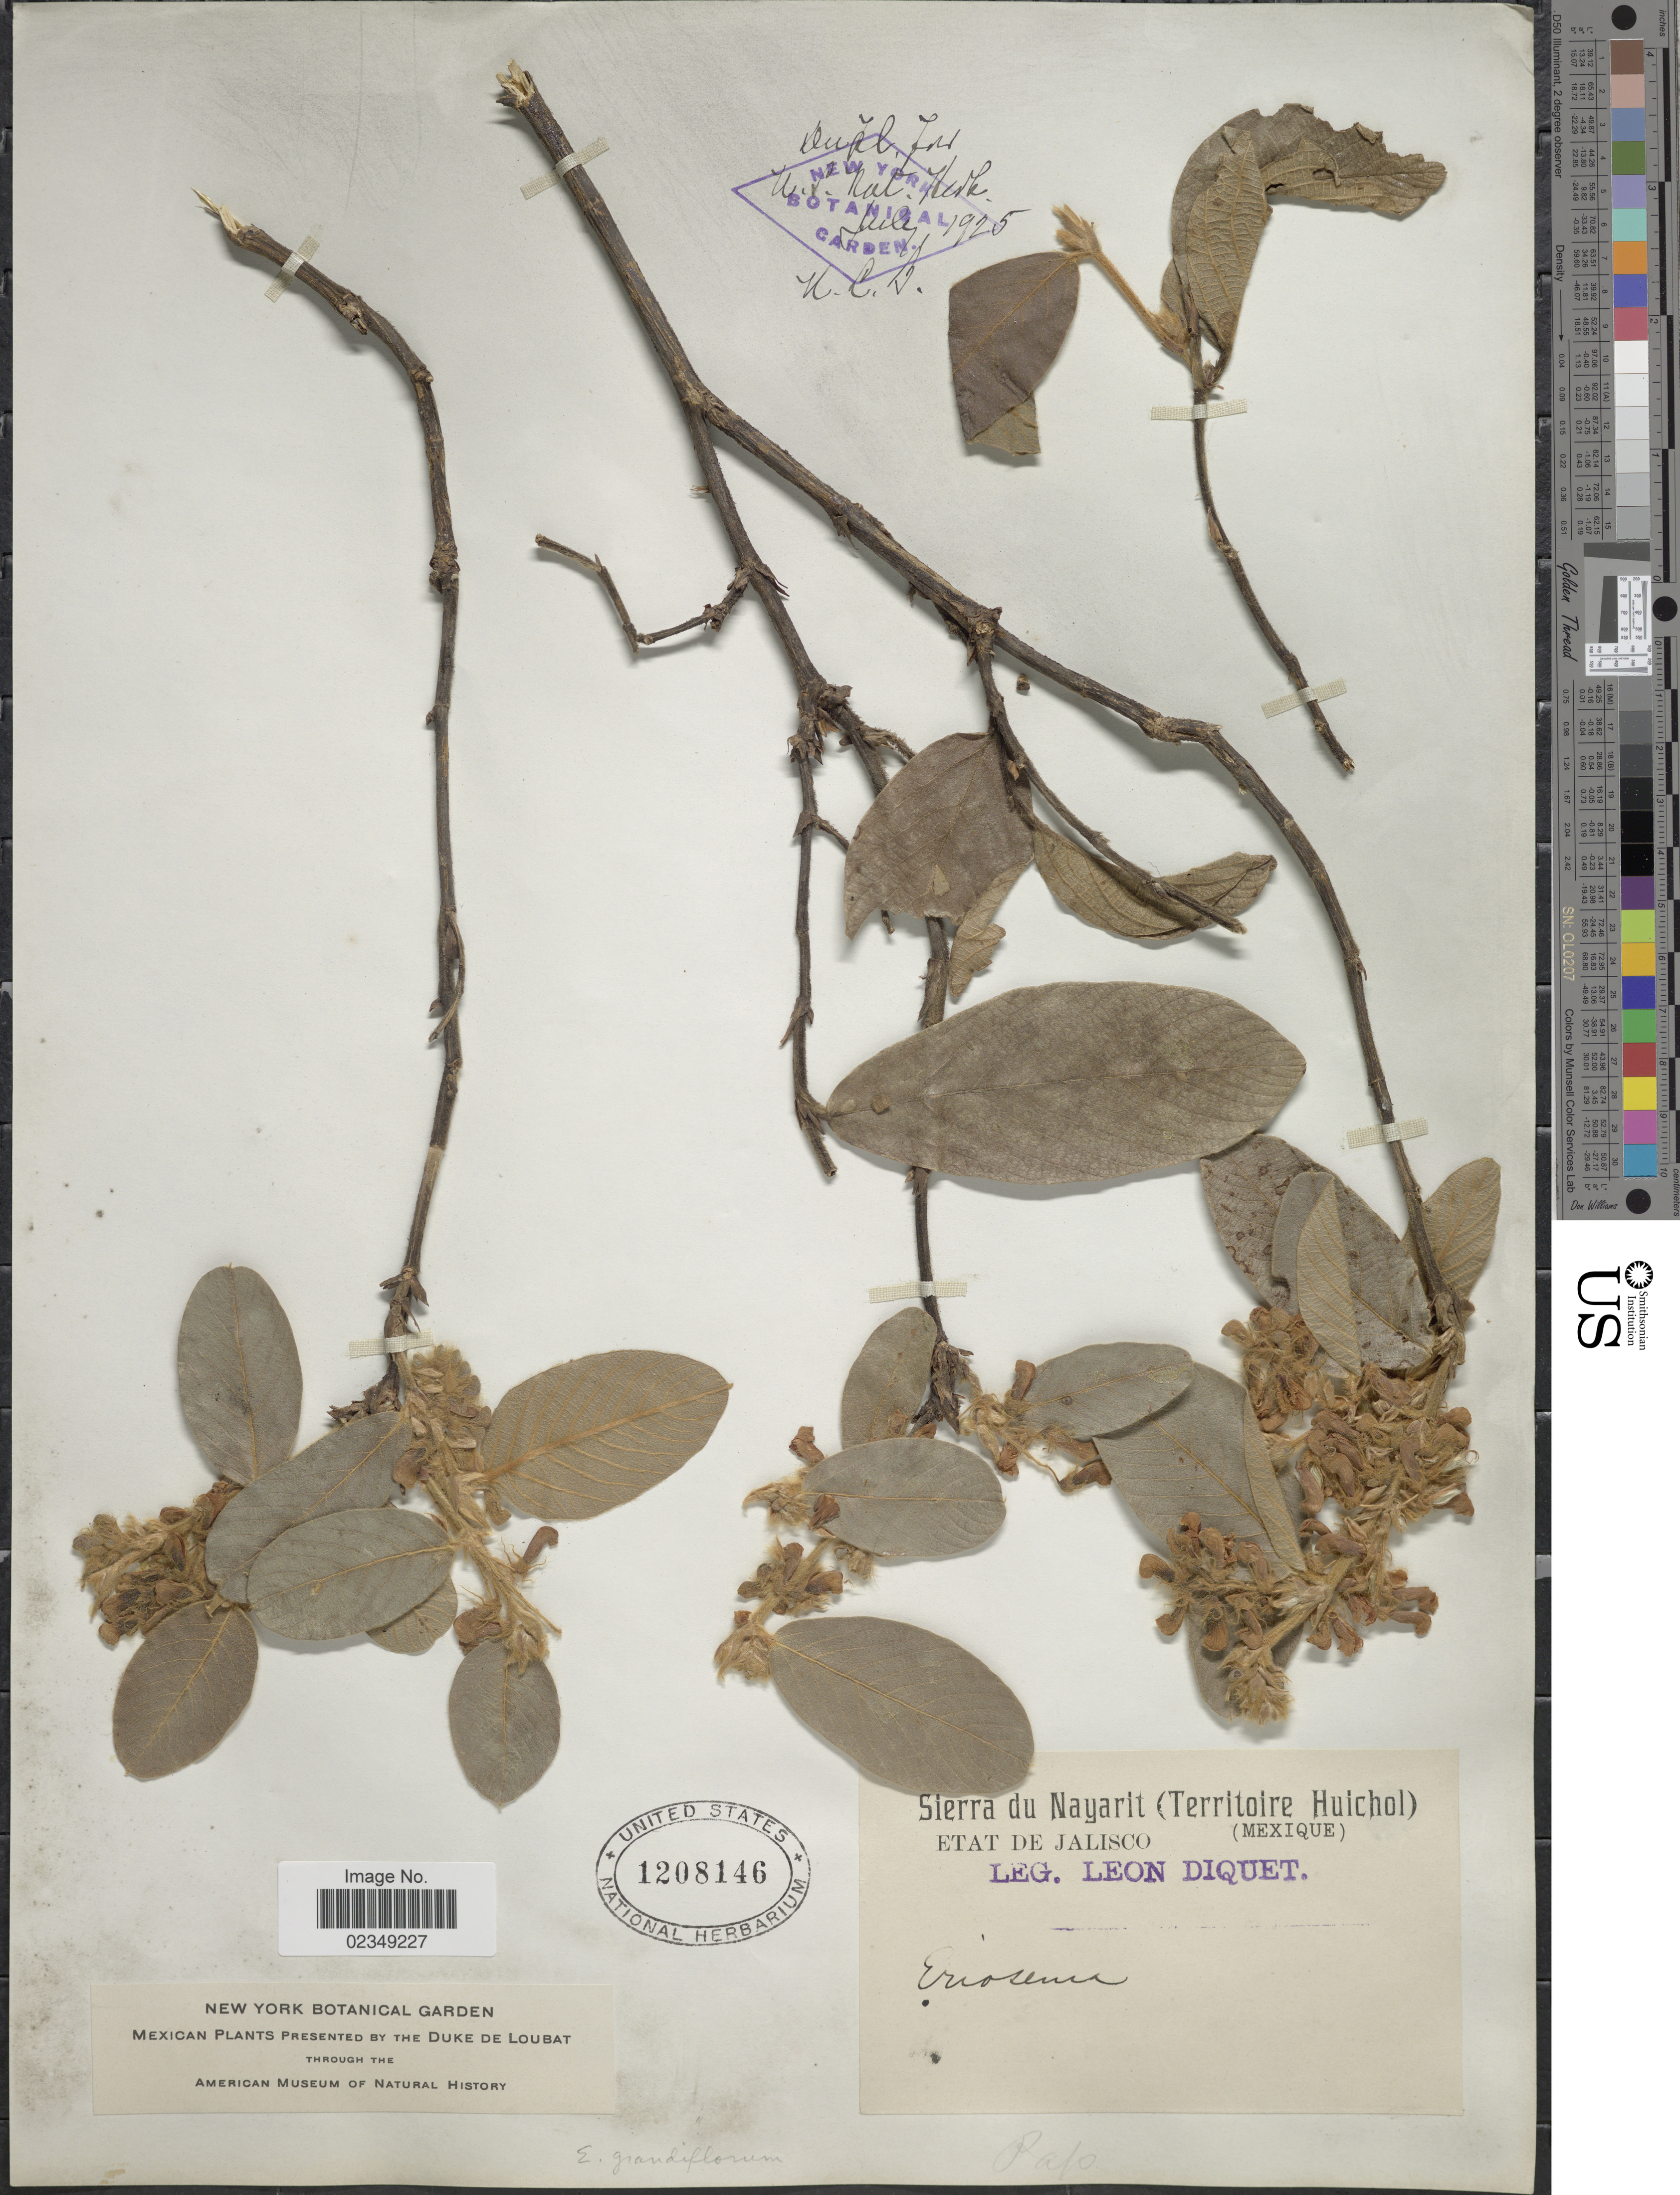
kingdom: Plantae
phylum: Tracheophyta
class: Magnoliopsida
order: Fabales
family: Fabaceae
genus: Eriosema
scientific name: Eriosema grandiflorum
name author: (Schltdl. & Cham.) G. Don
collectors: L. Diquet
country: Mexico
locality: Sierra du Nayarit (Territoire Huichol) Etat de Jalisco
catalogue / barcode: US 1208146